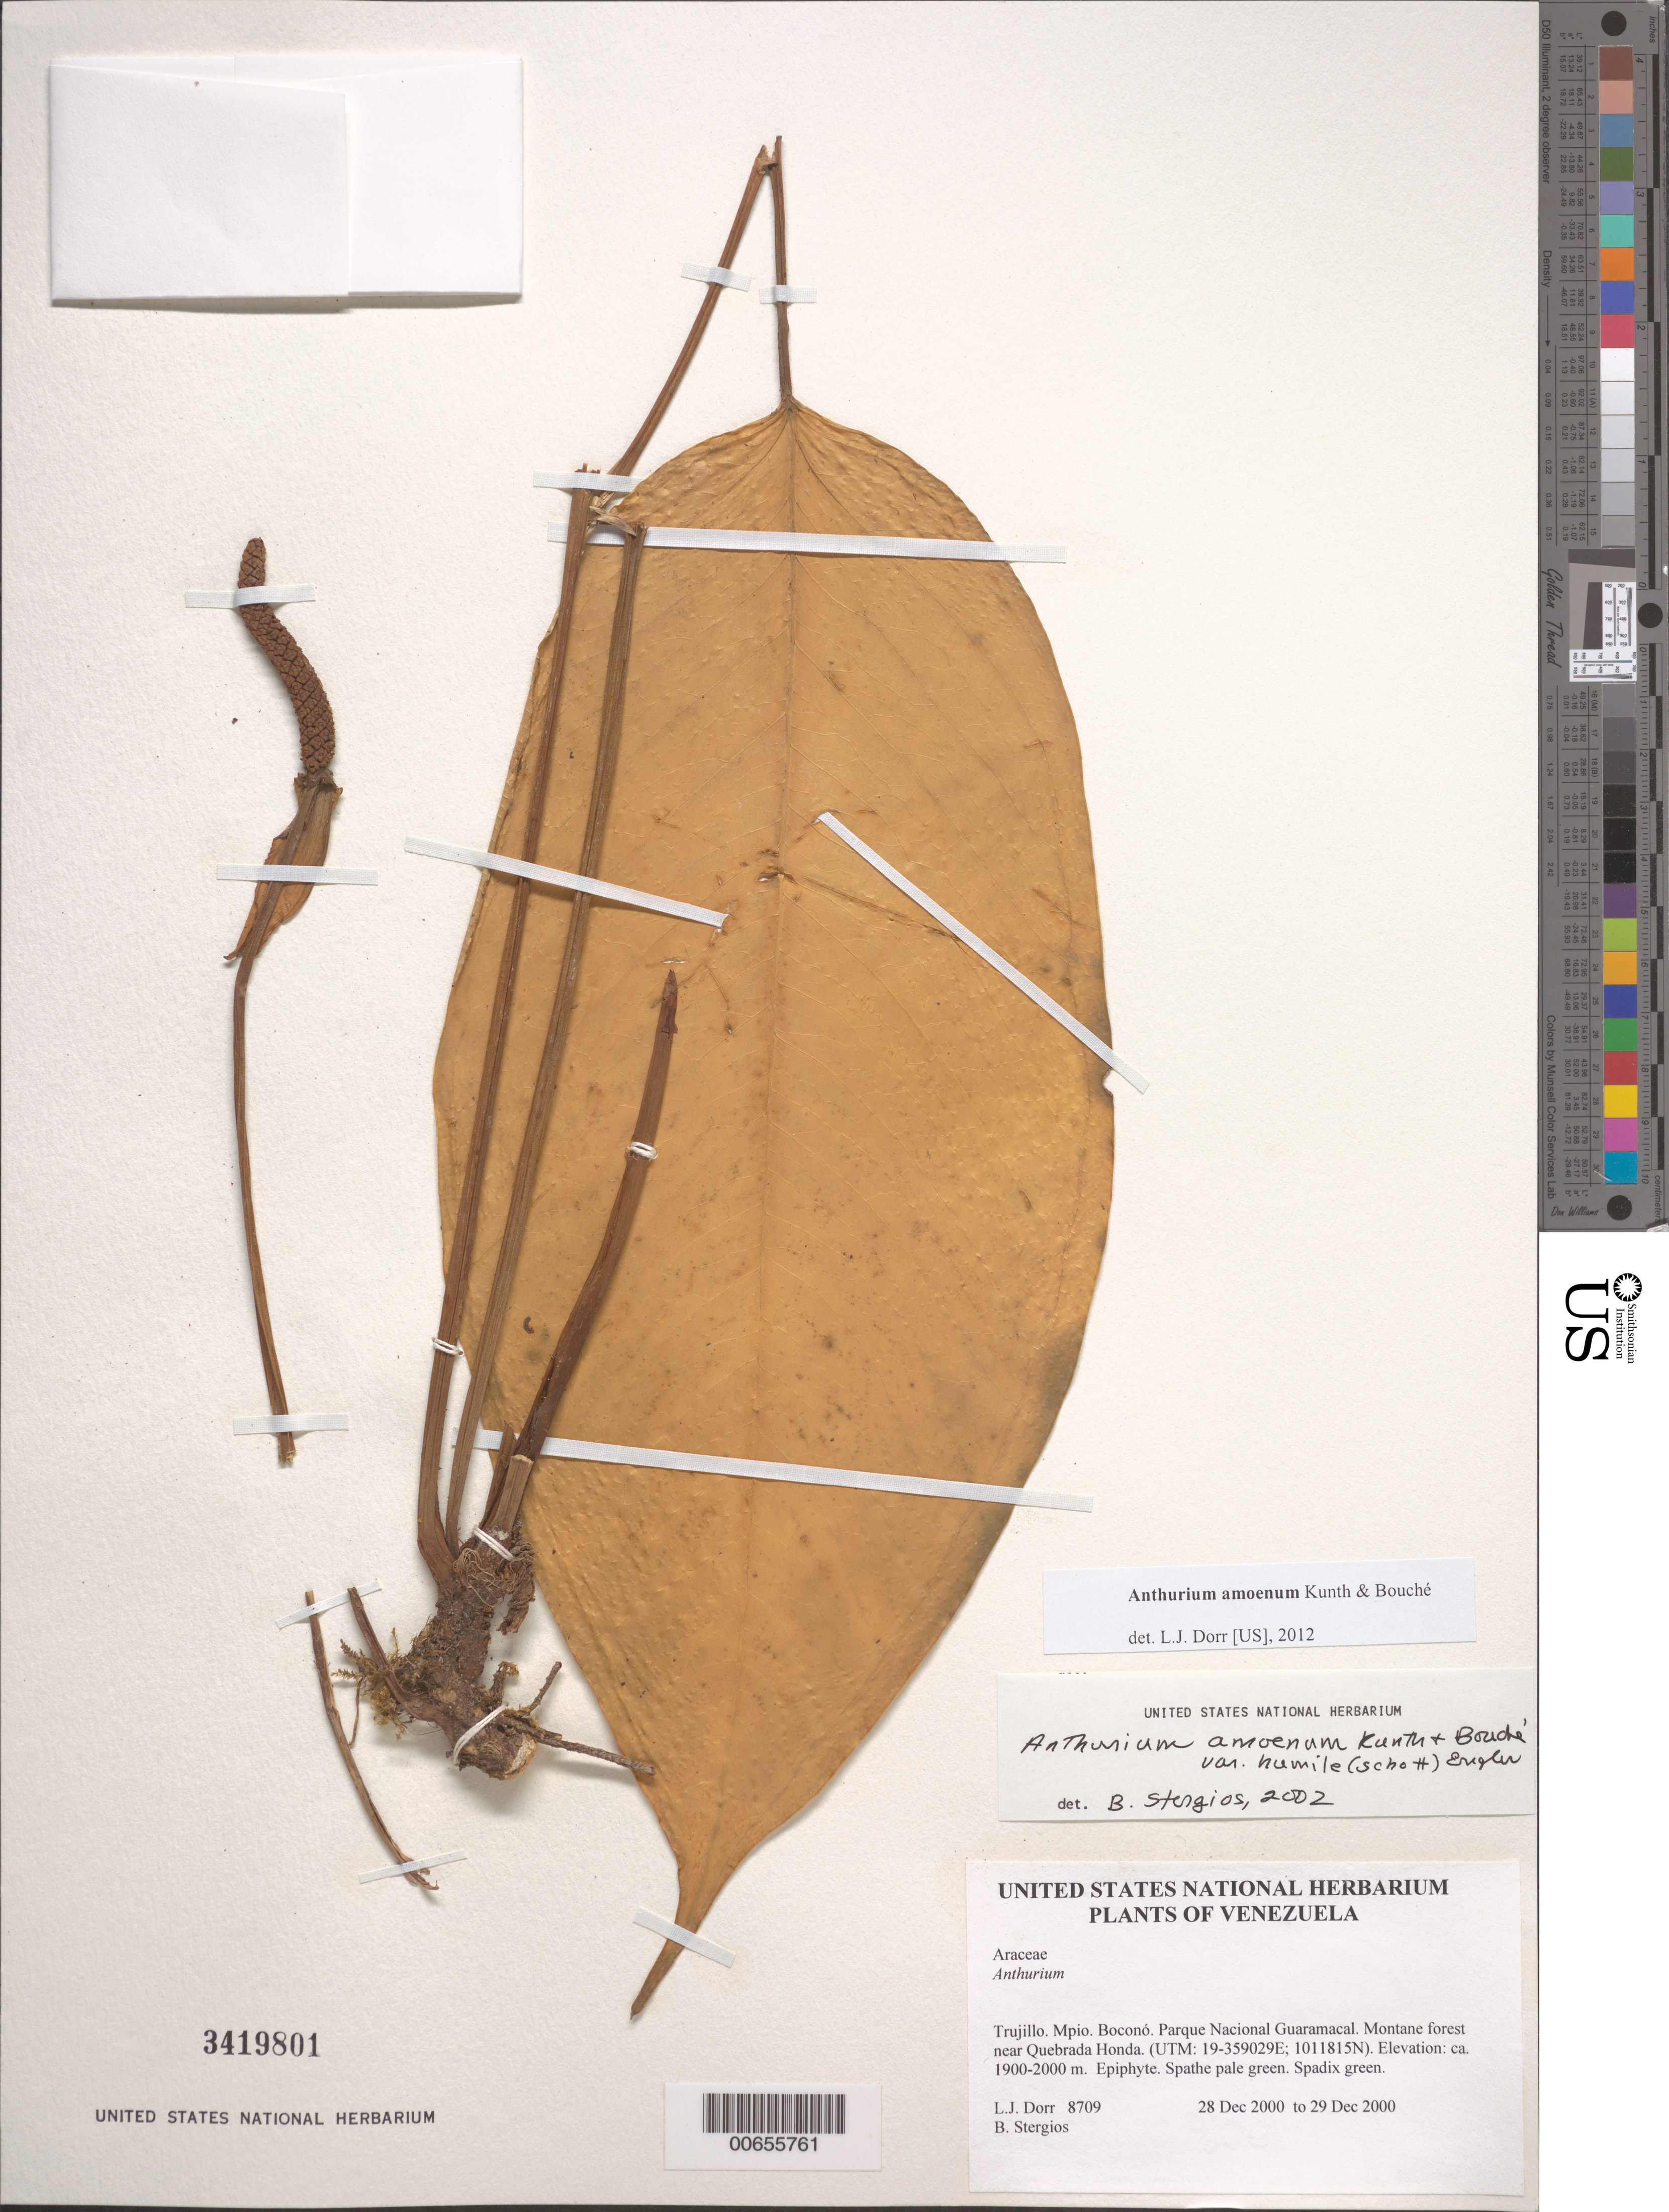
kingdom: Plantae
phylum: Tracheophyta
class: Liliopsida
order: Alismatales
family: Araceae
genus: Anthurium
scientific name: Anthurium amoenum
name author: Kunth & C.D. Bouché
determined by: Dorr, L. J., (BOT), Smithsonian Institution - National Museum of Natural History (UNITED STATES)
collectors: L. J. Dorr & B. G. Stergios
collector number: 8709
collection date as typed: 28 Dec 2000 to 29 Dec 2000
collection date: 2000-12-28/2000-12-29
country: Venezuela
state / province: Trujillo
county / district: Boconó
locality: Parque Nacional Guaramacal near Quebrada Honda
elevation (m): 1900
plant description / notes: PORT, US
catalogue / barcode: US 3419801